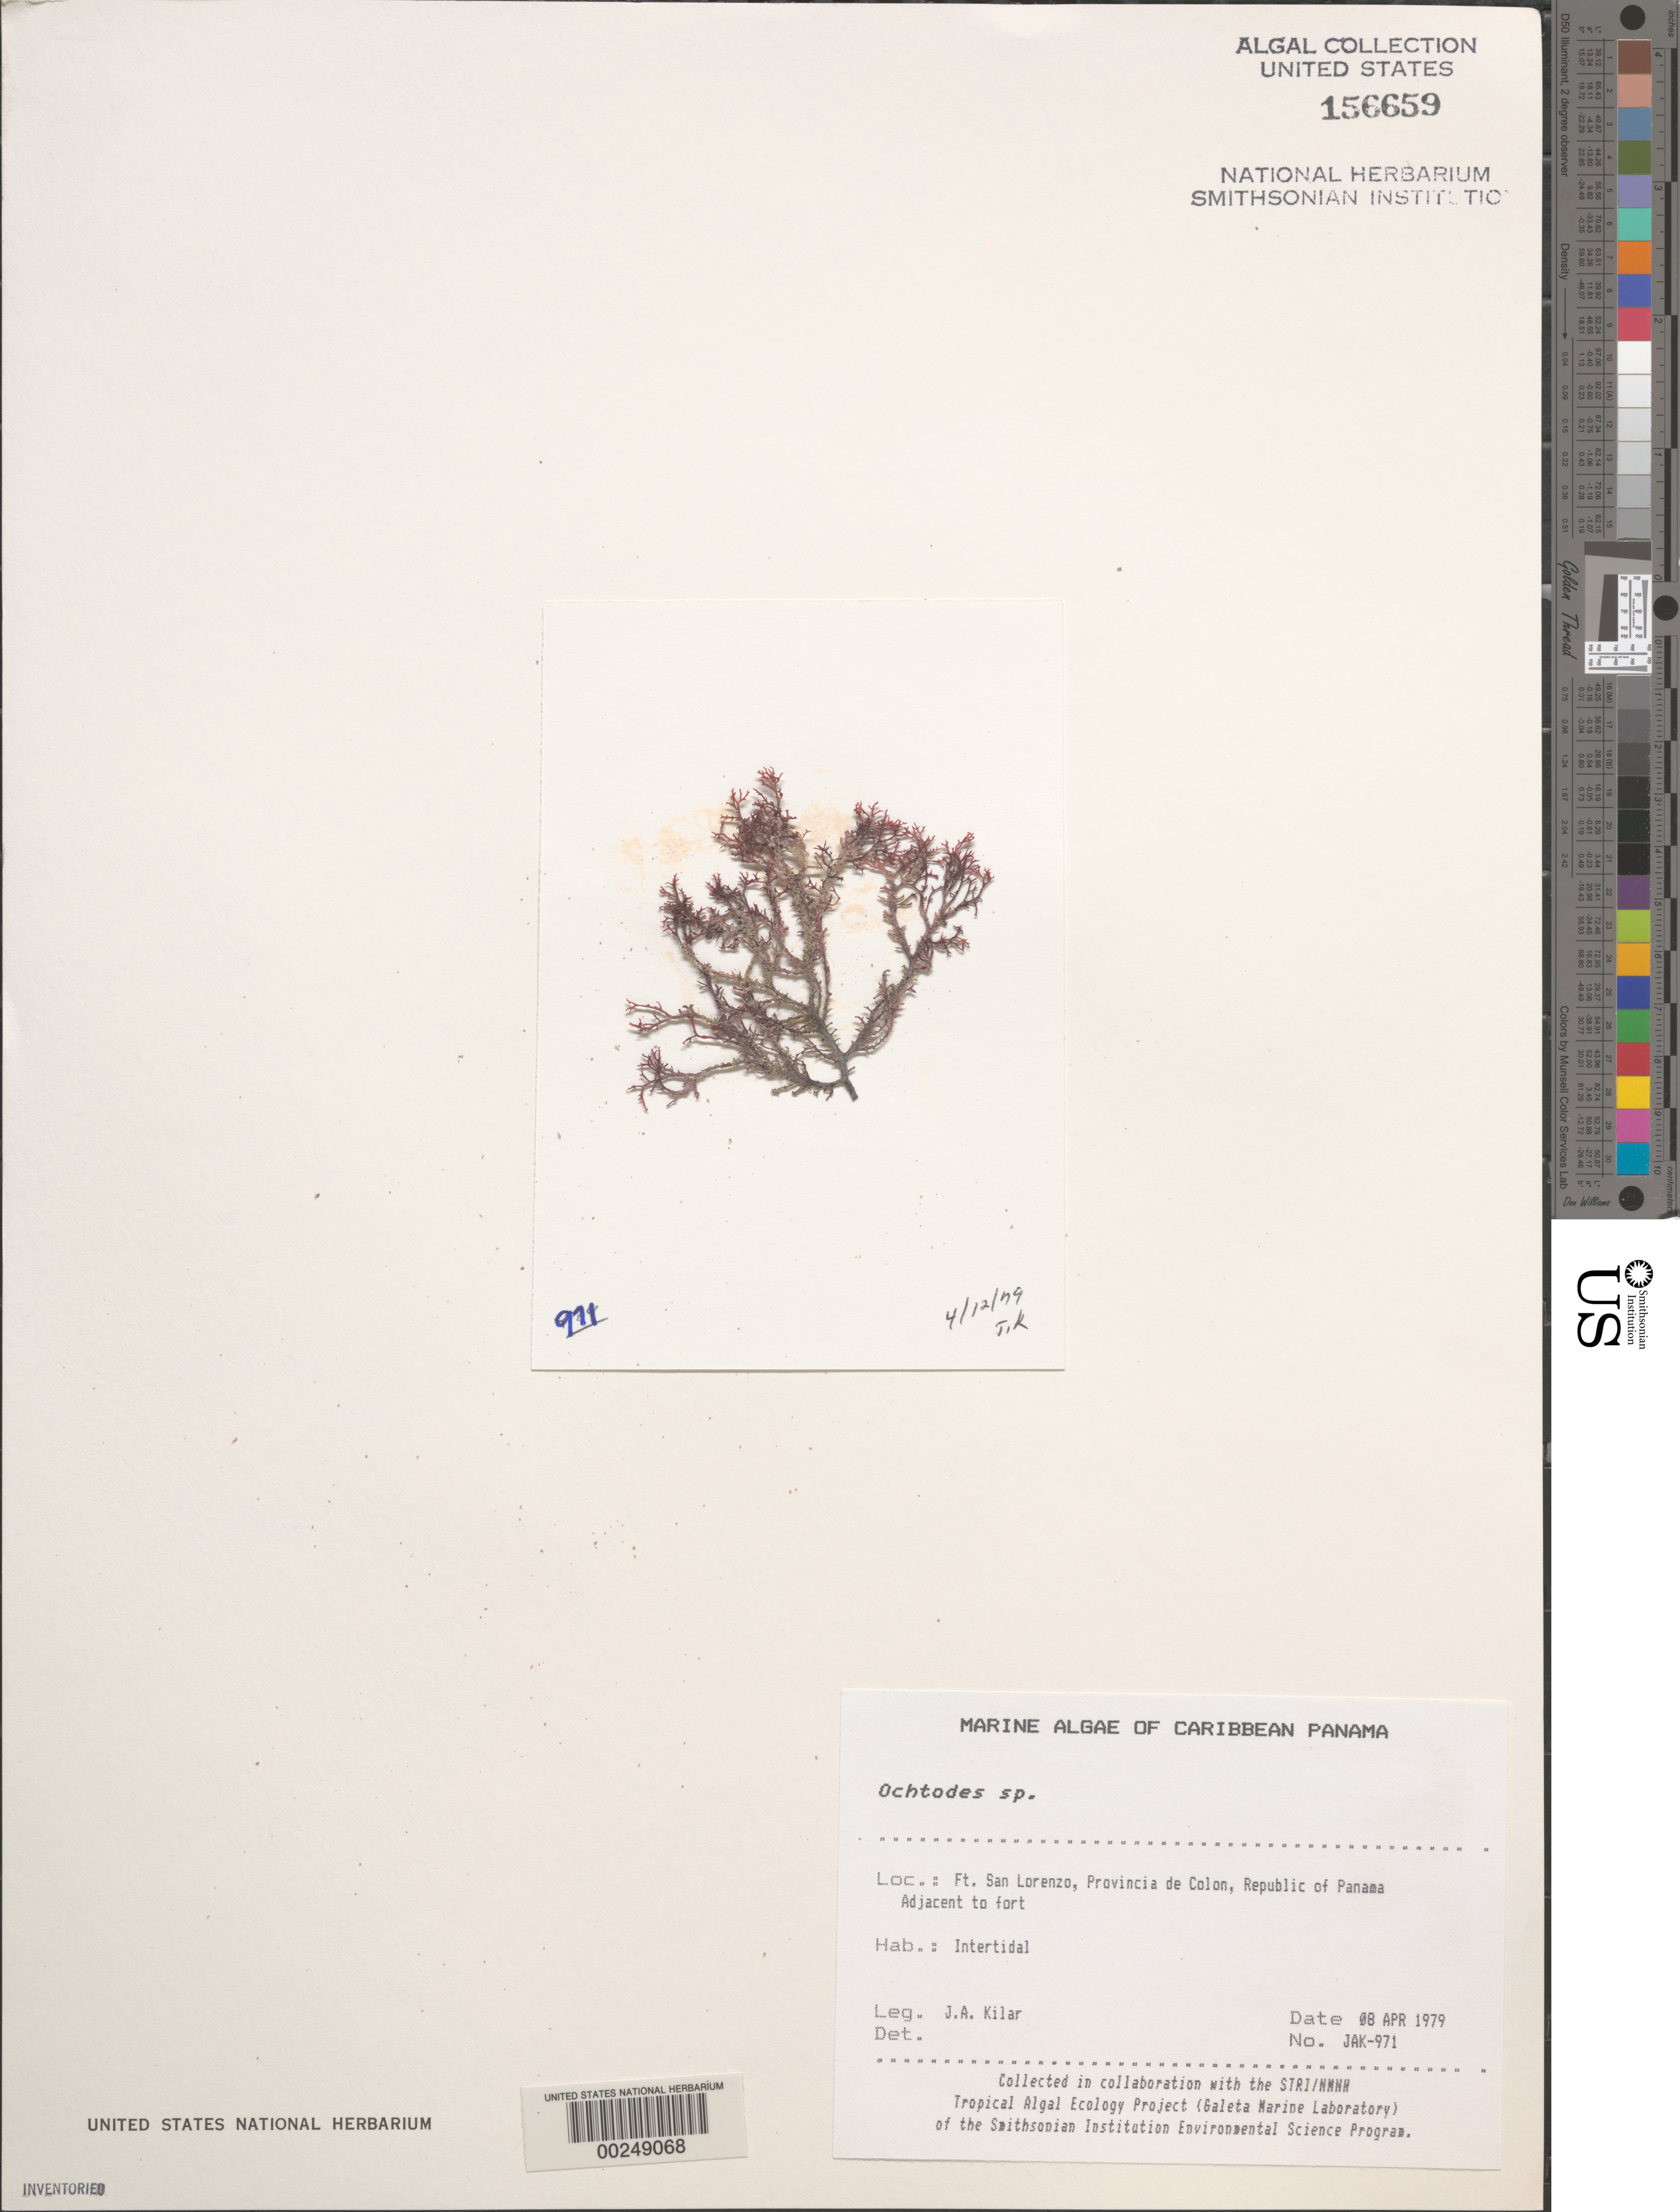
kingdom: Plantae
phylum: Rhodophyta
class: Florideophyceae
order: Gigartinales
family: Rhizophyllidaceae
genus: Ochtodes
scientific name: Ochtodes sp.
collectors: J. A. Kilar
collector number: JAK-971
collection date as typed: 08 Apr 1979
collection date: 1979-04-08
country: Panama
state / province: Colón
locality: Fort San Lorenzo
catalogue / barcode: US 156659